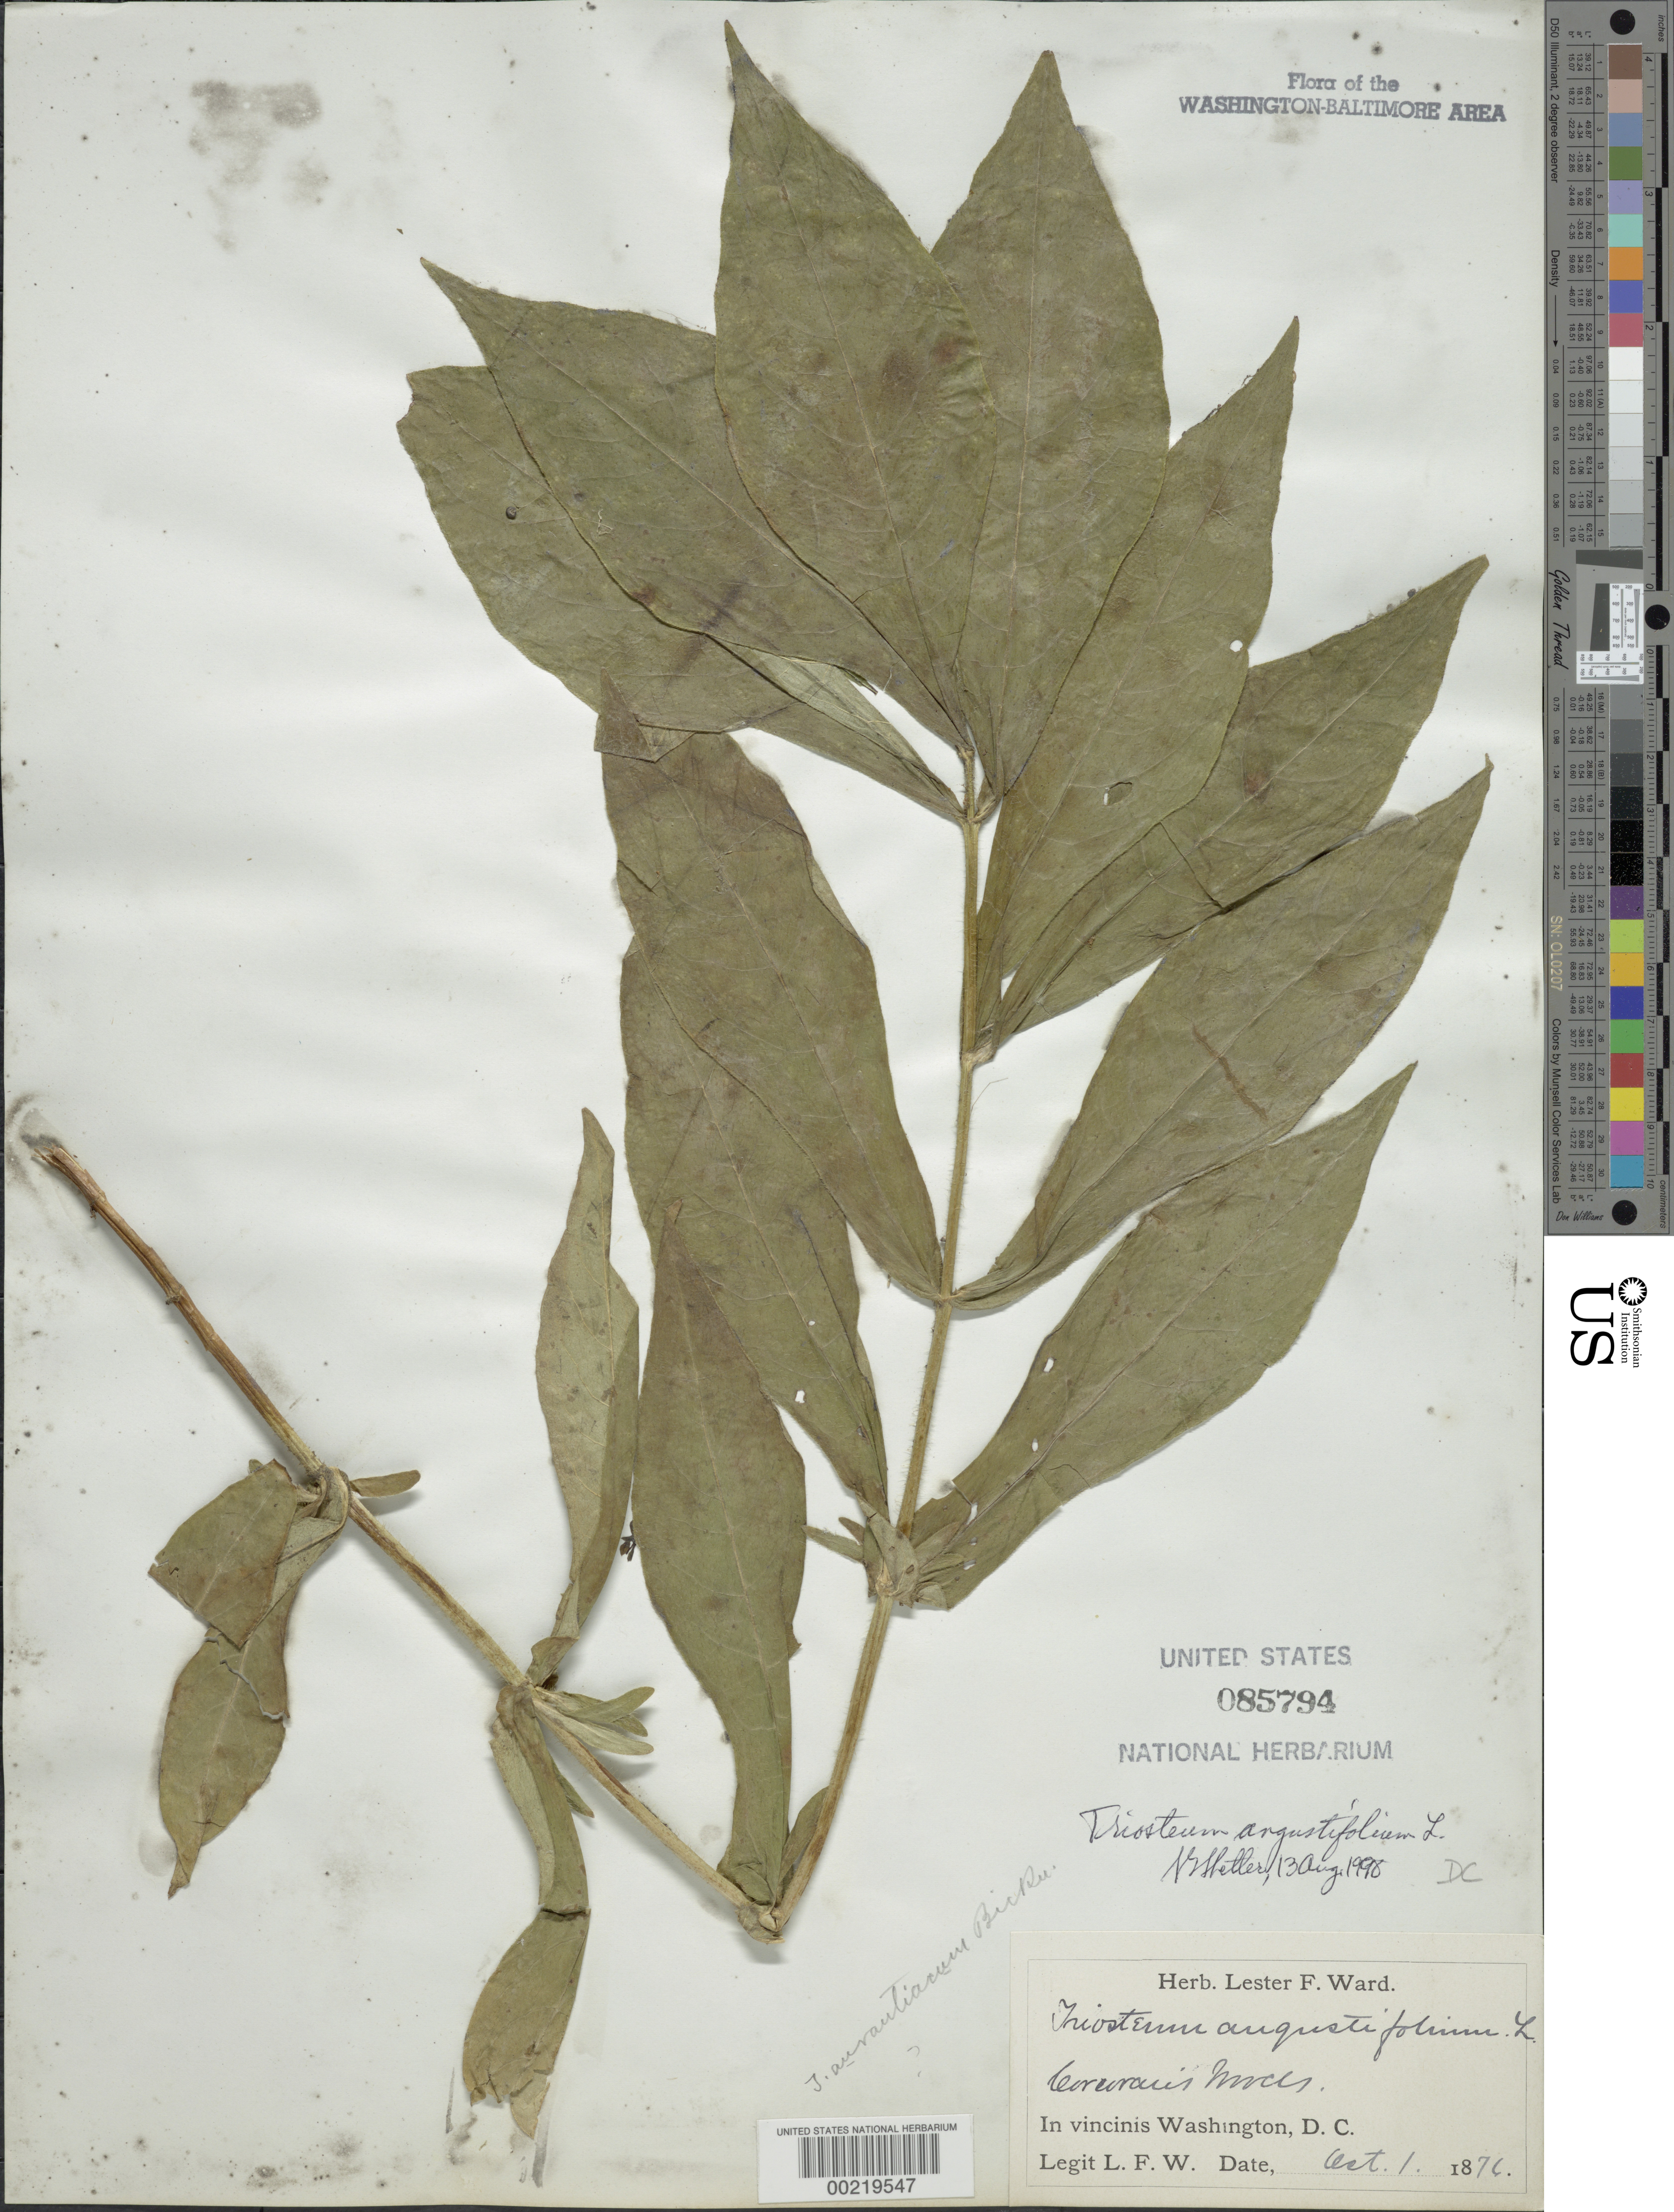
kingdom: Plantae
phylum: Tracheophyta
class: Magnoliopsida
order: Dipsacales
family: Caprifoliaceae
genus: Triosteum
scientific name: Triosteum angustifolium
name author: L.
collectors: L. F. Ward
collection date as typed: -1 Oct 1876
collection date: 1876-10-01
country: United States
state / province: District of Columbia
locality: Corcorans Woods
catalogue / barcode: US 85794